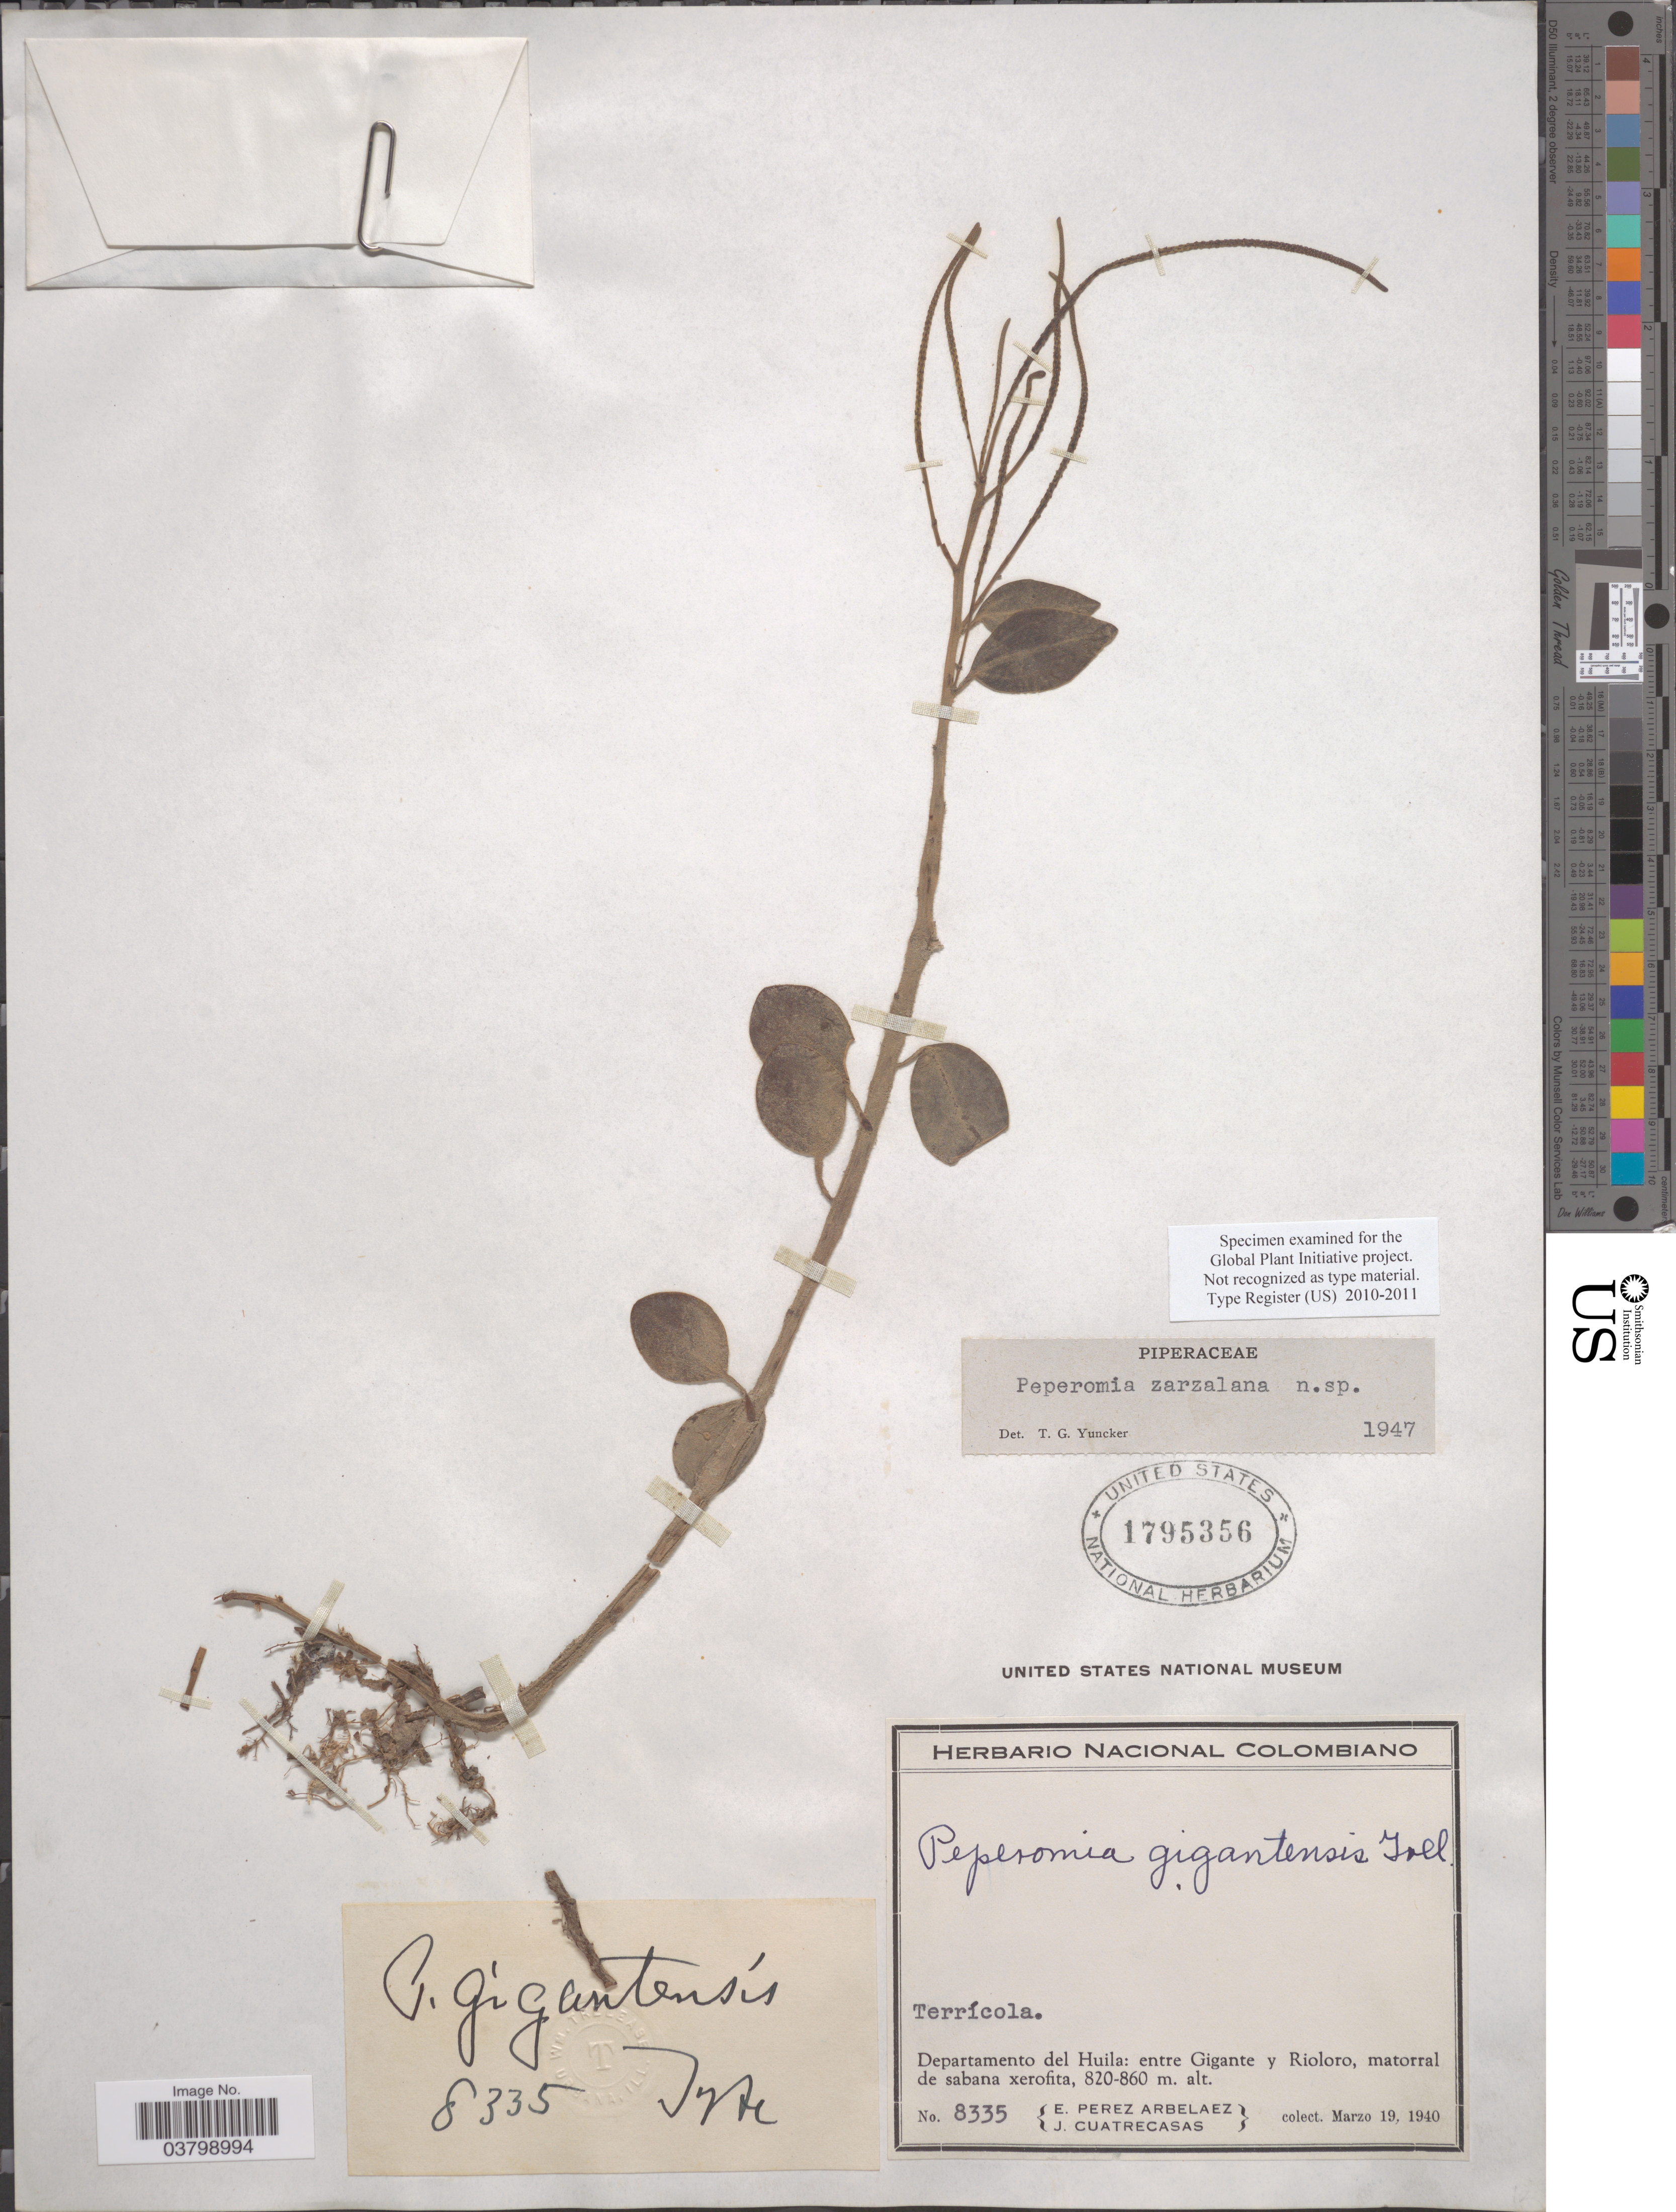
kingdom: Plantae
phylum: Tracheophyta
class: Magnoliopsida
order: Piperales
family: Piperaceae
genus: Peperomia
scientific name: Peperomia zarzalana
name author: Trel. & Yunck.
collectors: E. Pérez Arbeláez & J. Cuatrecasas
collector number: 8335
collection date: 1940-03-19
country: Colombia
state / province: Huila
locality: Departamento del Huila: entre Gigante y Rioloro, matorral de sabana xerofita.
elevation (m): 820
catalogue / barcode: US 1795356